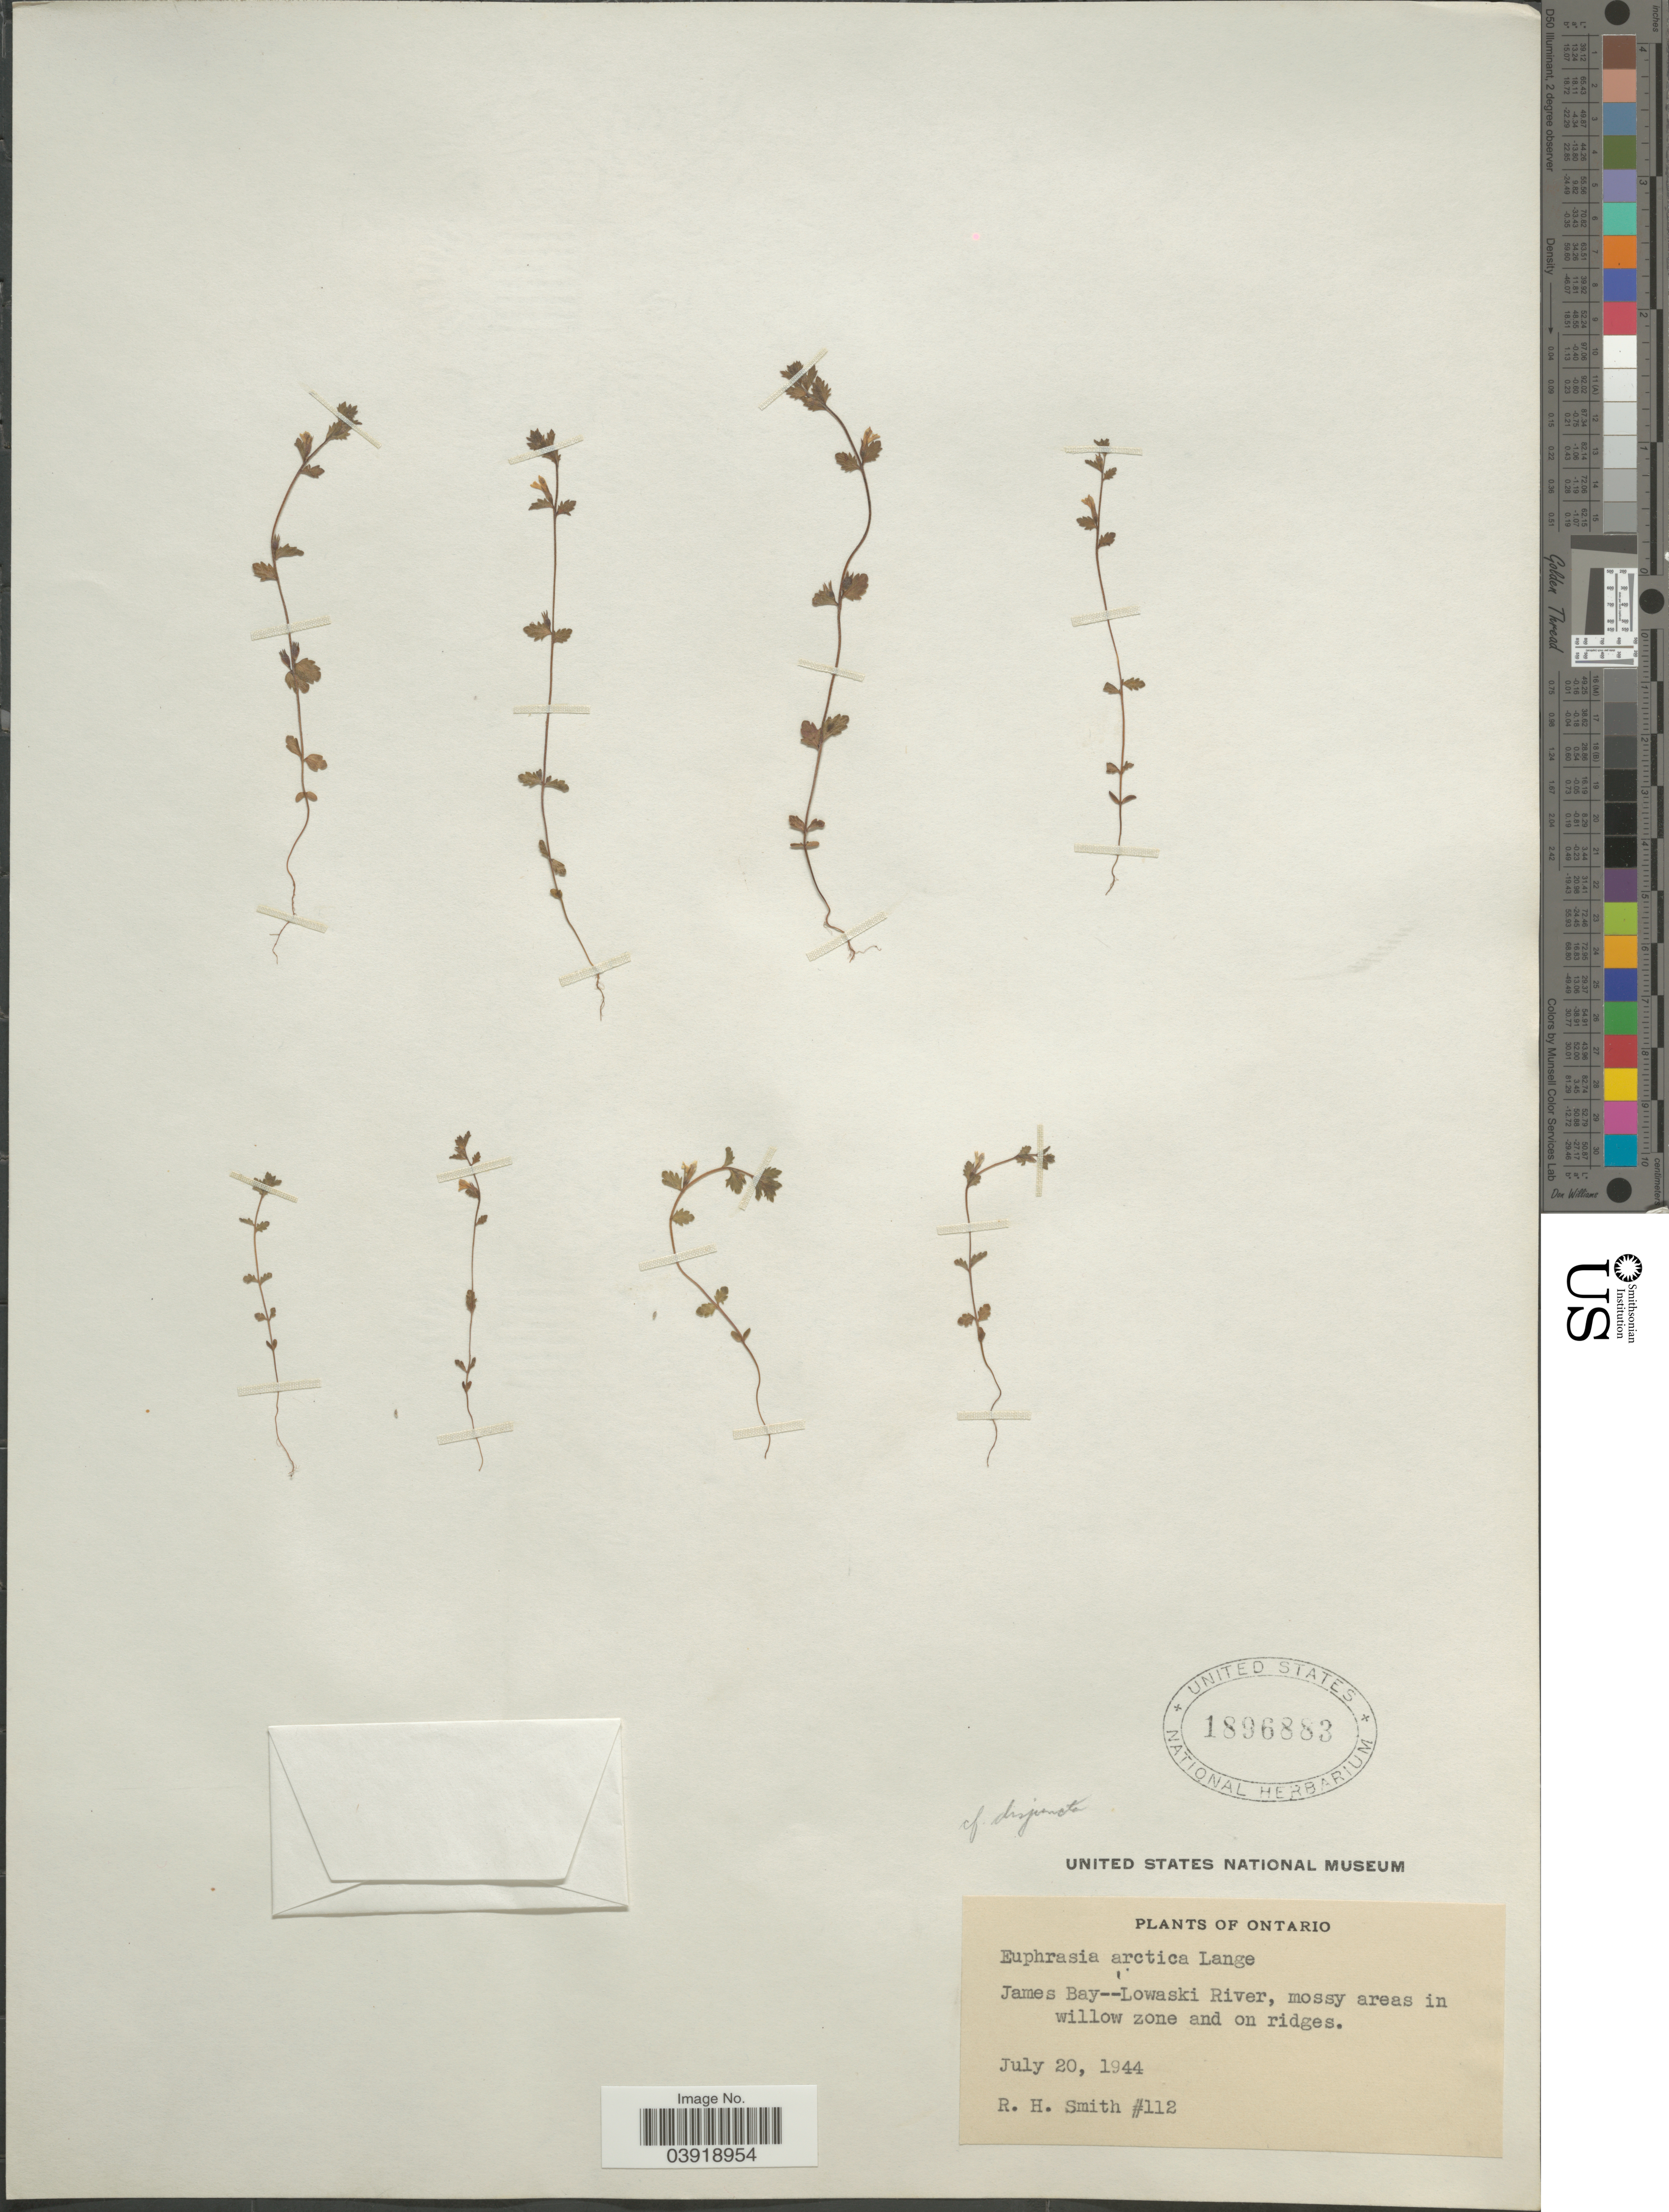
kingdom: Plantae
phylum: Tracheophyta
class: Magnoliopsida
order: Lamiales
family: Orobanchaceae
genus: Euphrasia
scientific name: Euphrasia arctica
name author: Lange ex Rostrup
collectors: R. H. Smith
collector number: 112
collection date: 1944-07-20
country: Canada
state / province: Ontario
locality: James Bay--Lowaski River.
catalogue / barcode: US 1896883